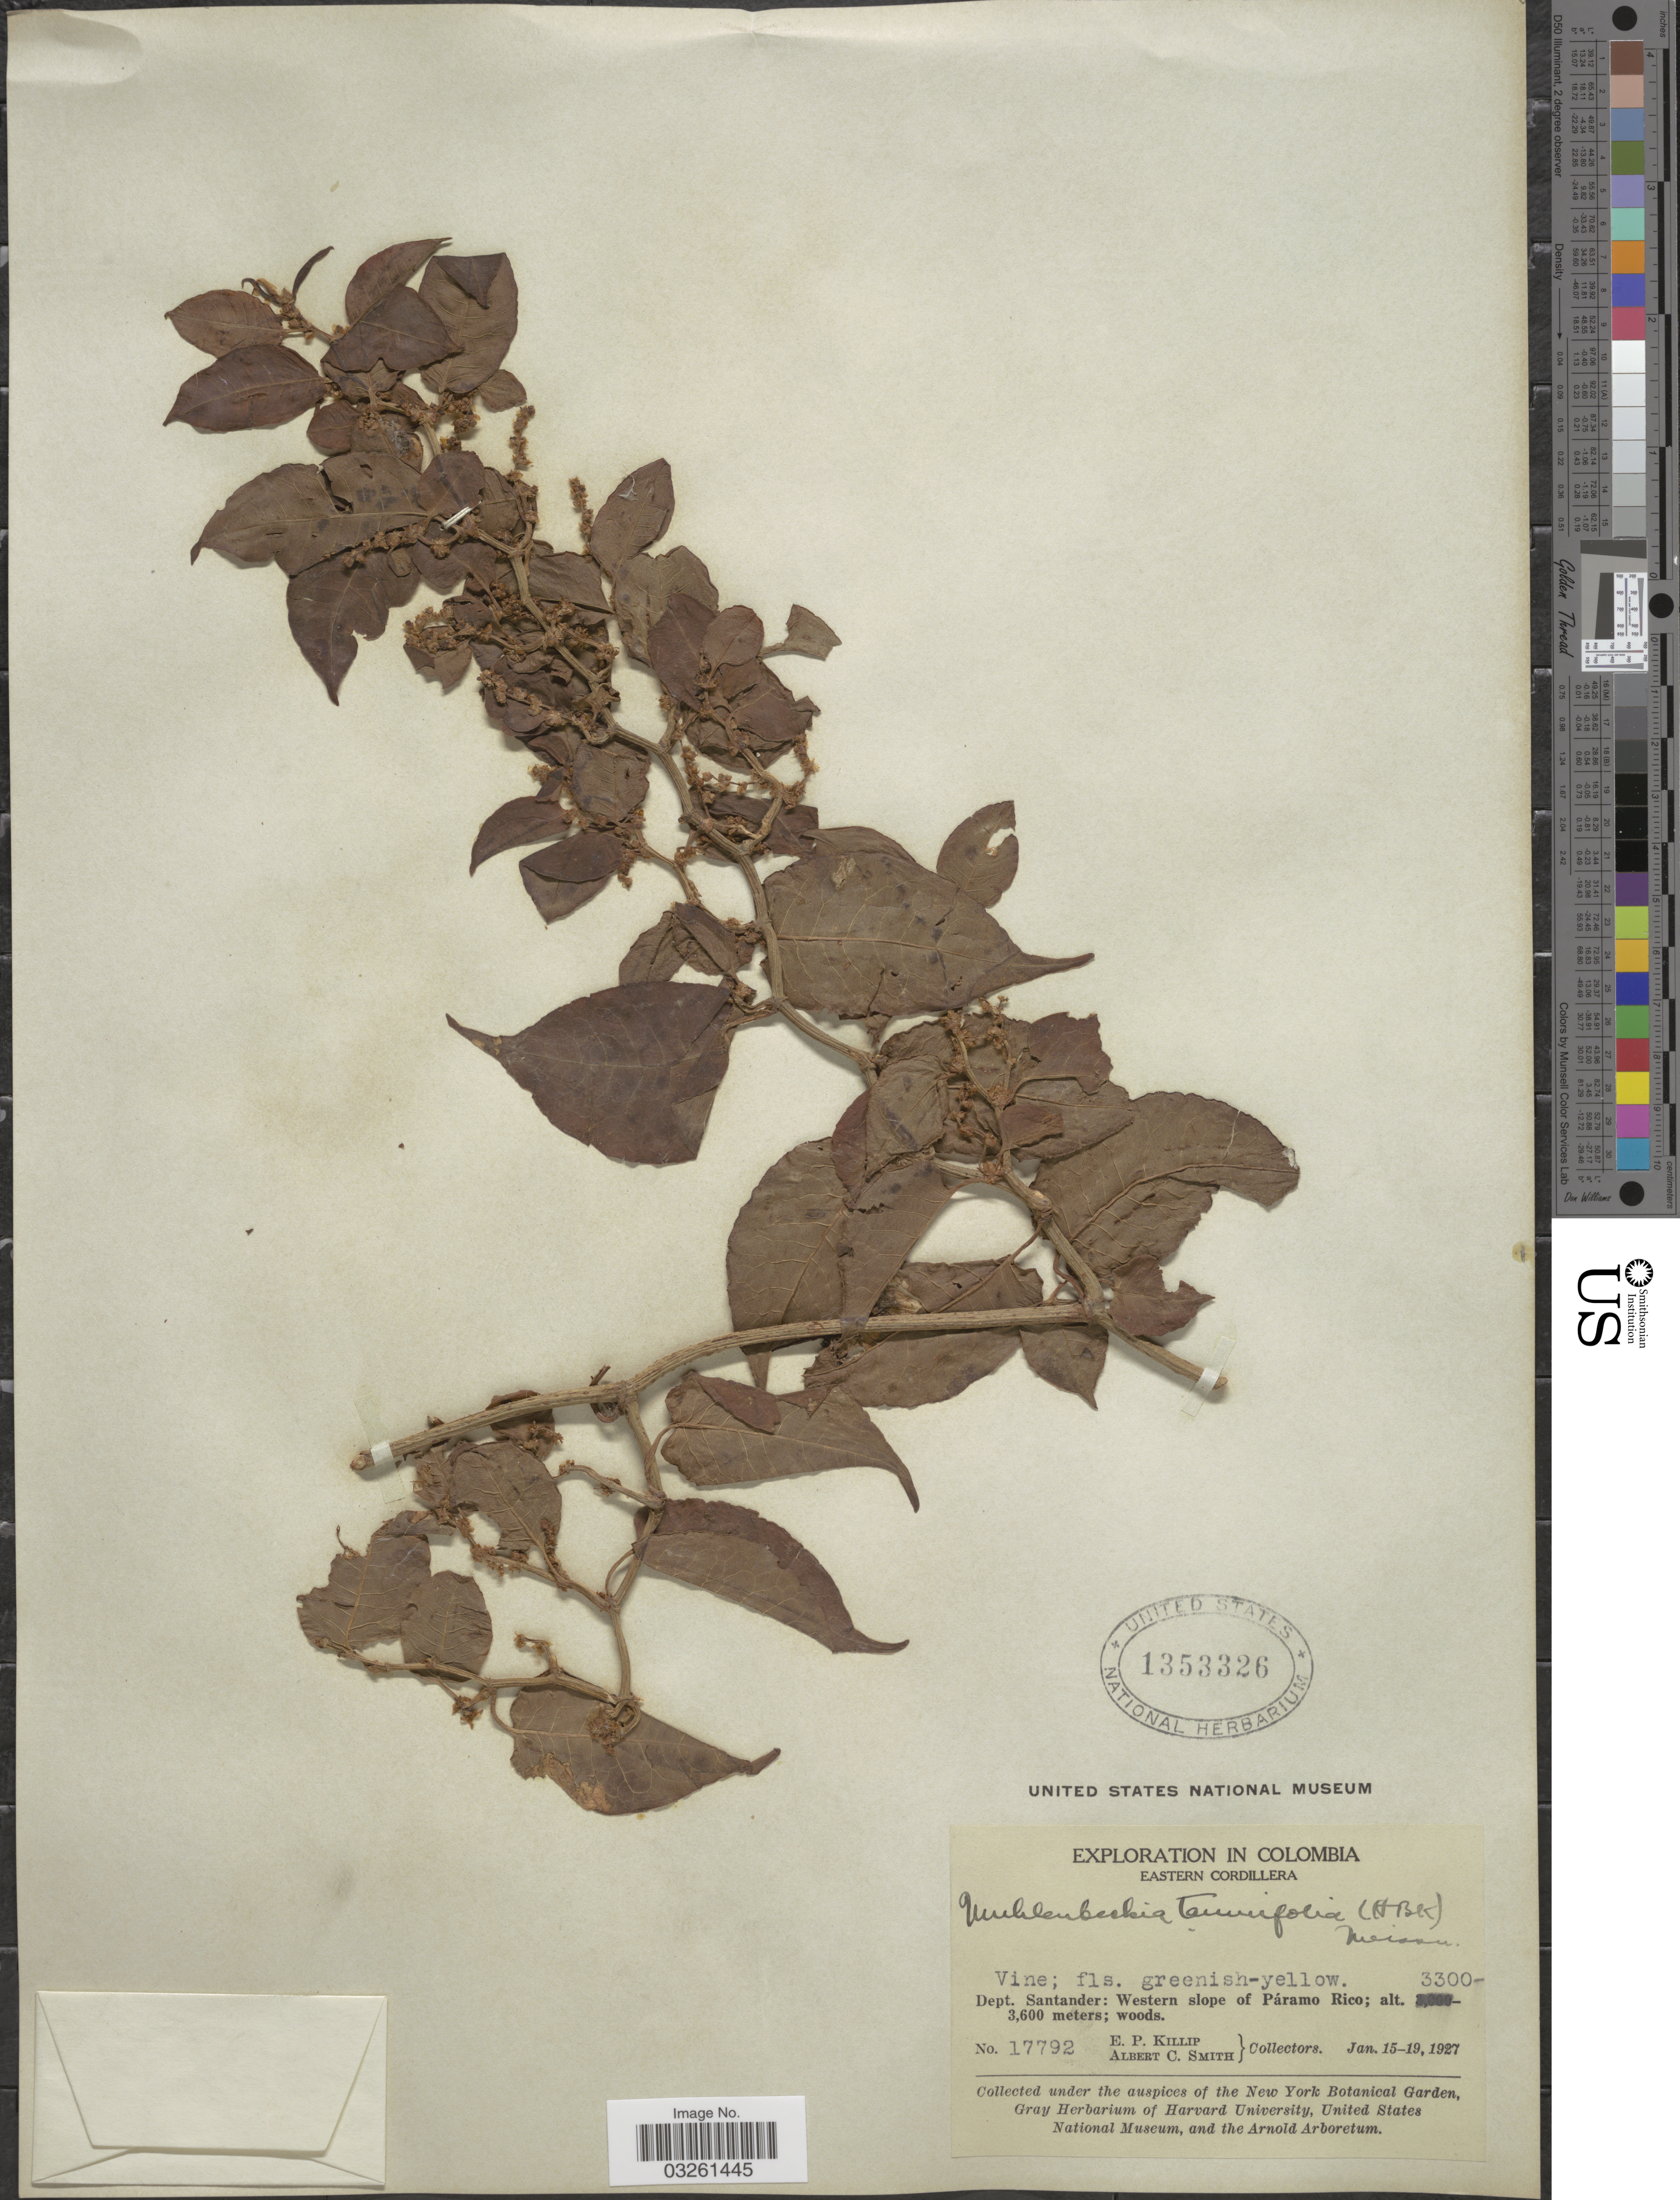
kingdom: Plantae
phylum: Tracheophyta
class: Magnoliopsida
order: Caryophyllales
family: Polygonaceae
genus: Muehlenbeckia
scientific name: Muehlenbeckia tamnifolia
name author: (Kunth) Meisn.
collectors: E. P. Killip & A. C. Smith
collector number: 17792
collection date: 1927-01-15/1927-01-19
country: Colombia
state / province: Santander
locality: Eastern Cordillera, Dept. Santander: Western slope of Páramo Rico.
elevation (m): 3300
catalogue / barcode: US 1353326